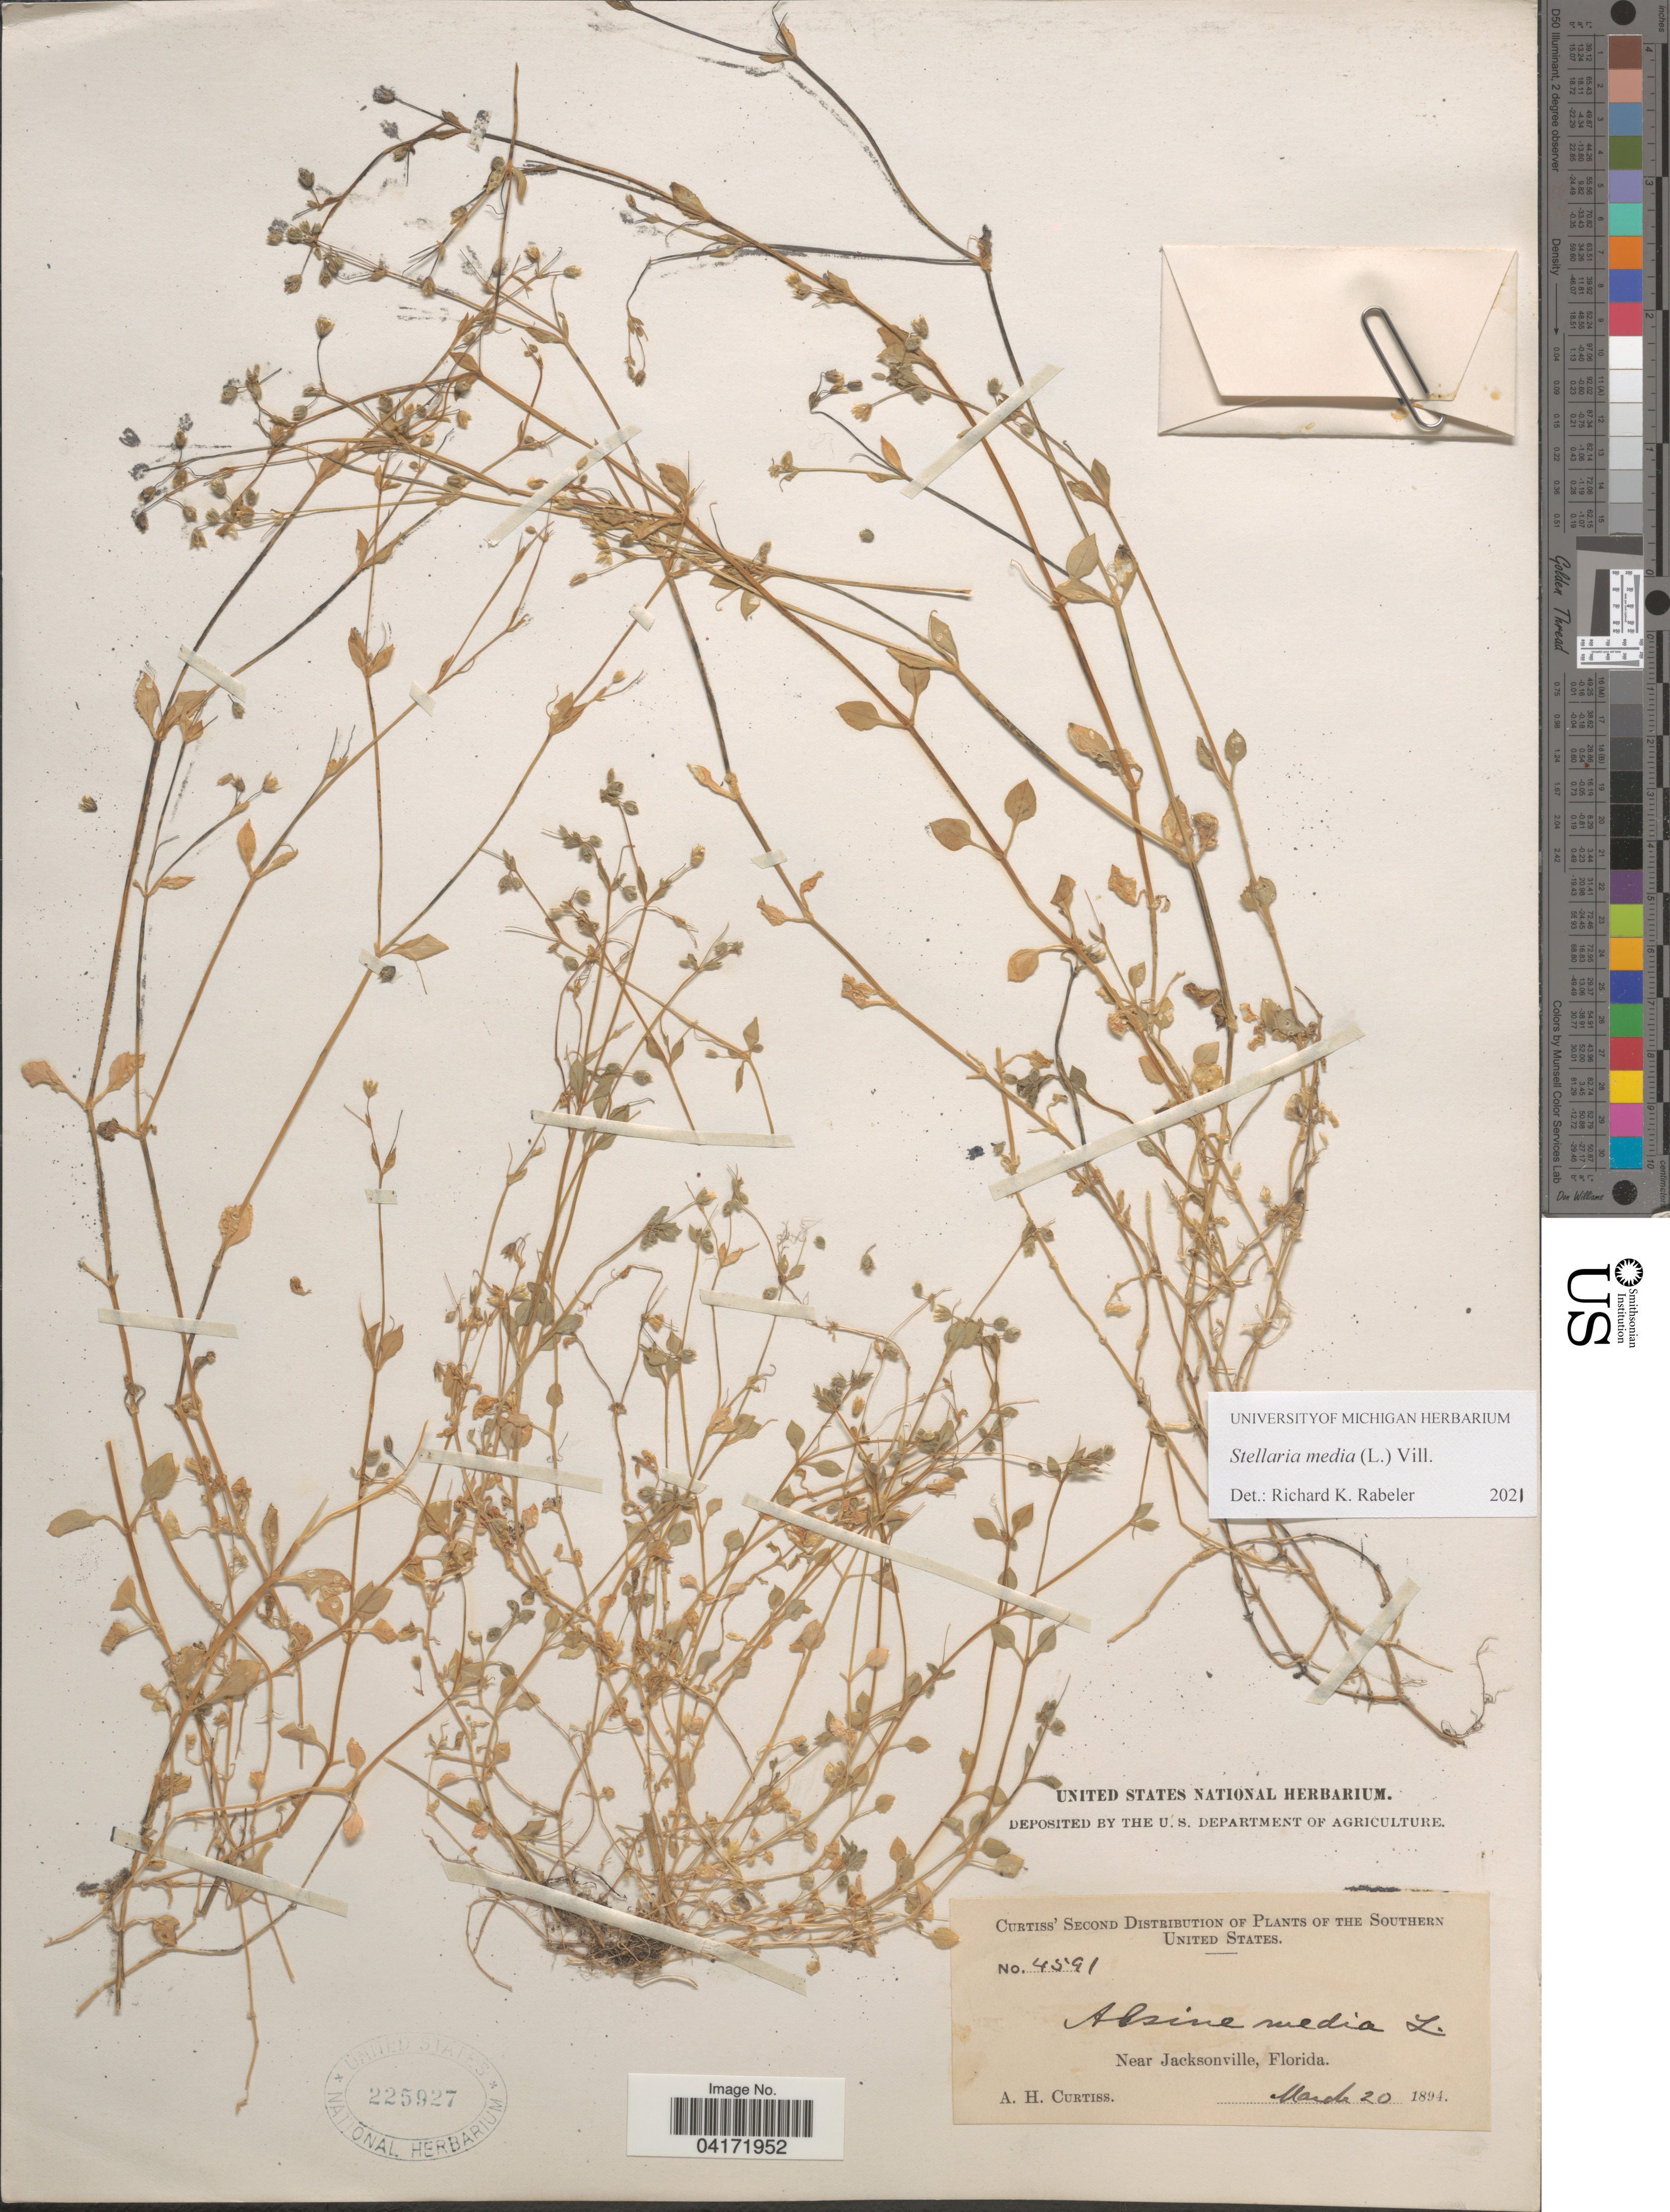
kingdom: Plantae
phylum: Tracheophyta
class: Magnoliopsida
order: Caryophyllales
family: Caryophyllaceae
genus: Stellaria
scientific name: Stellaria media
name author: (L.) Vill.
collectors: A. H. Curtiss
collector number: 4591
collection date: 1894-03-20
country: United States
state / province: Florida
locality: The Southern United States. Near Jacksonville.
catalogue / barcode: US 225927